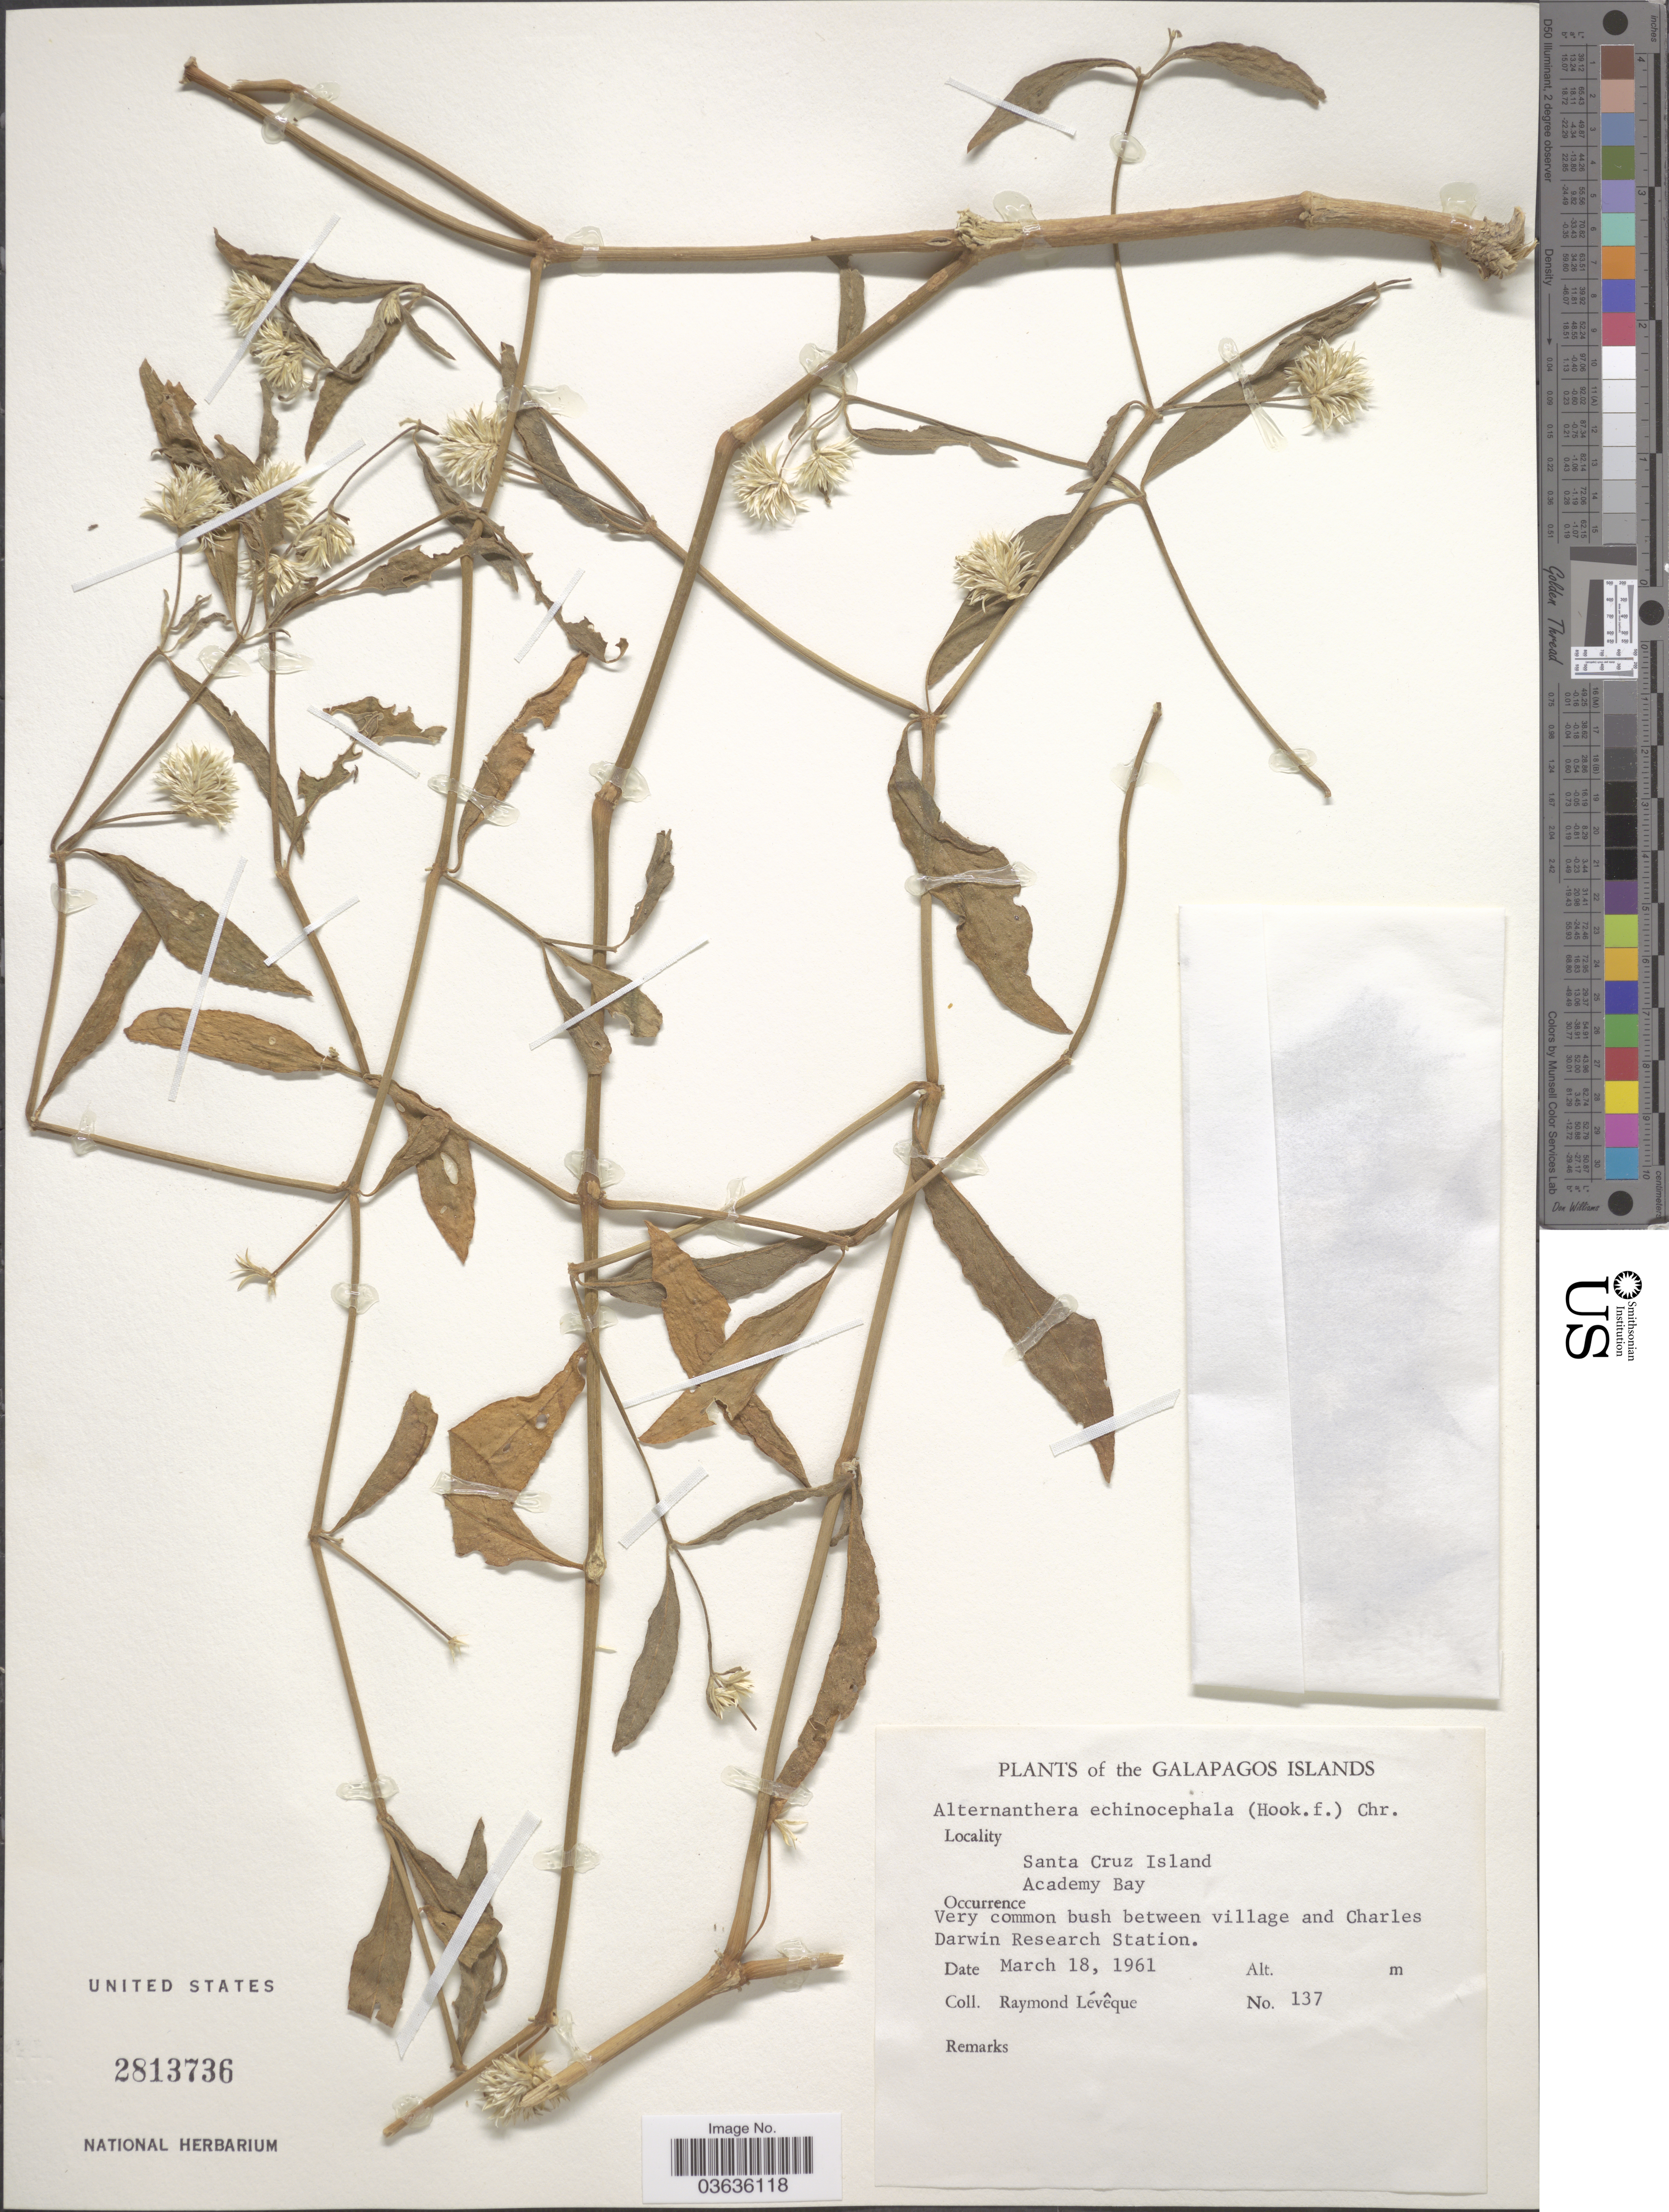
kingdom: Plantae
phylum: Tracheophyta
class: Magnoliopsida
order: Caryophyllales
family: Amaranthaceae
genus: Alternanthera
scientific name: Alternanthera echinocephala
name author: (Hook. f.) Christoph.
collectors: R. Lévêque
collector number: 137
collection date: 1961-03-18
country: Ecuador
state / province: Colón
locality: The Galapagos Islands. Santa Cruz Island, Academy Bay. Very common bush between village and Charles Darwin Research Station.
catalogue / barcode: US 2813736